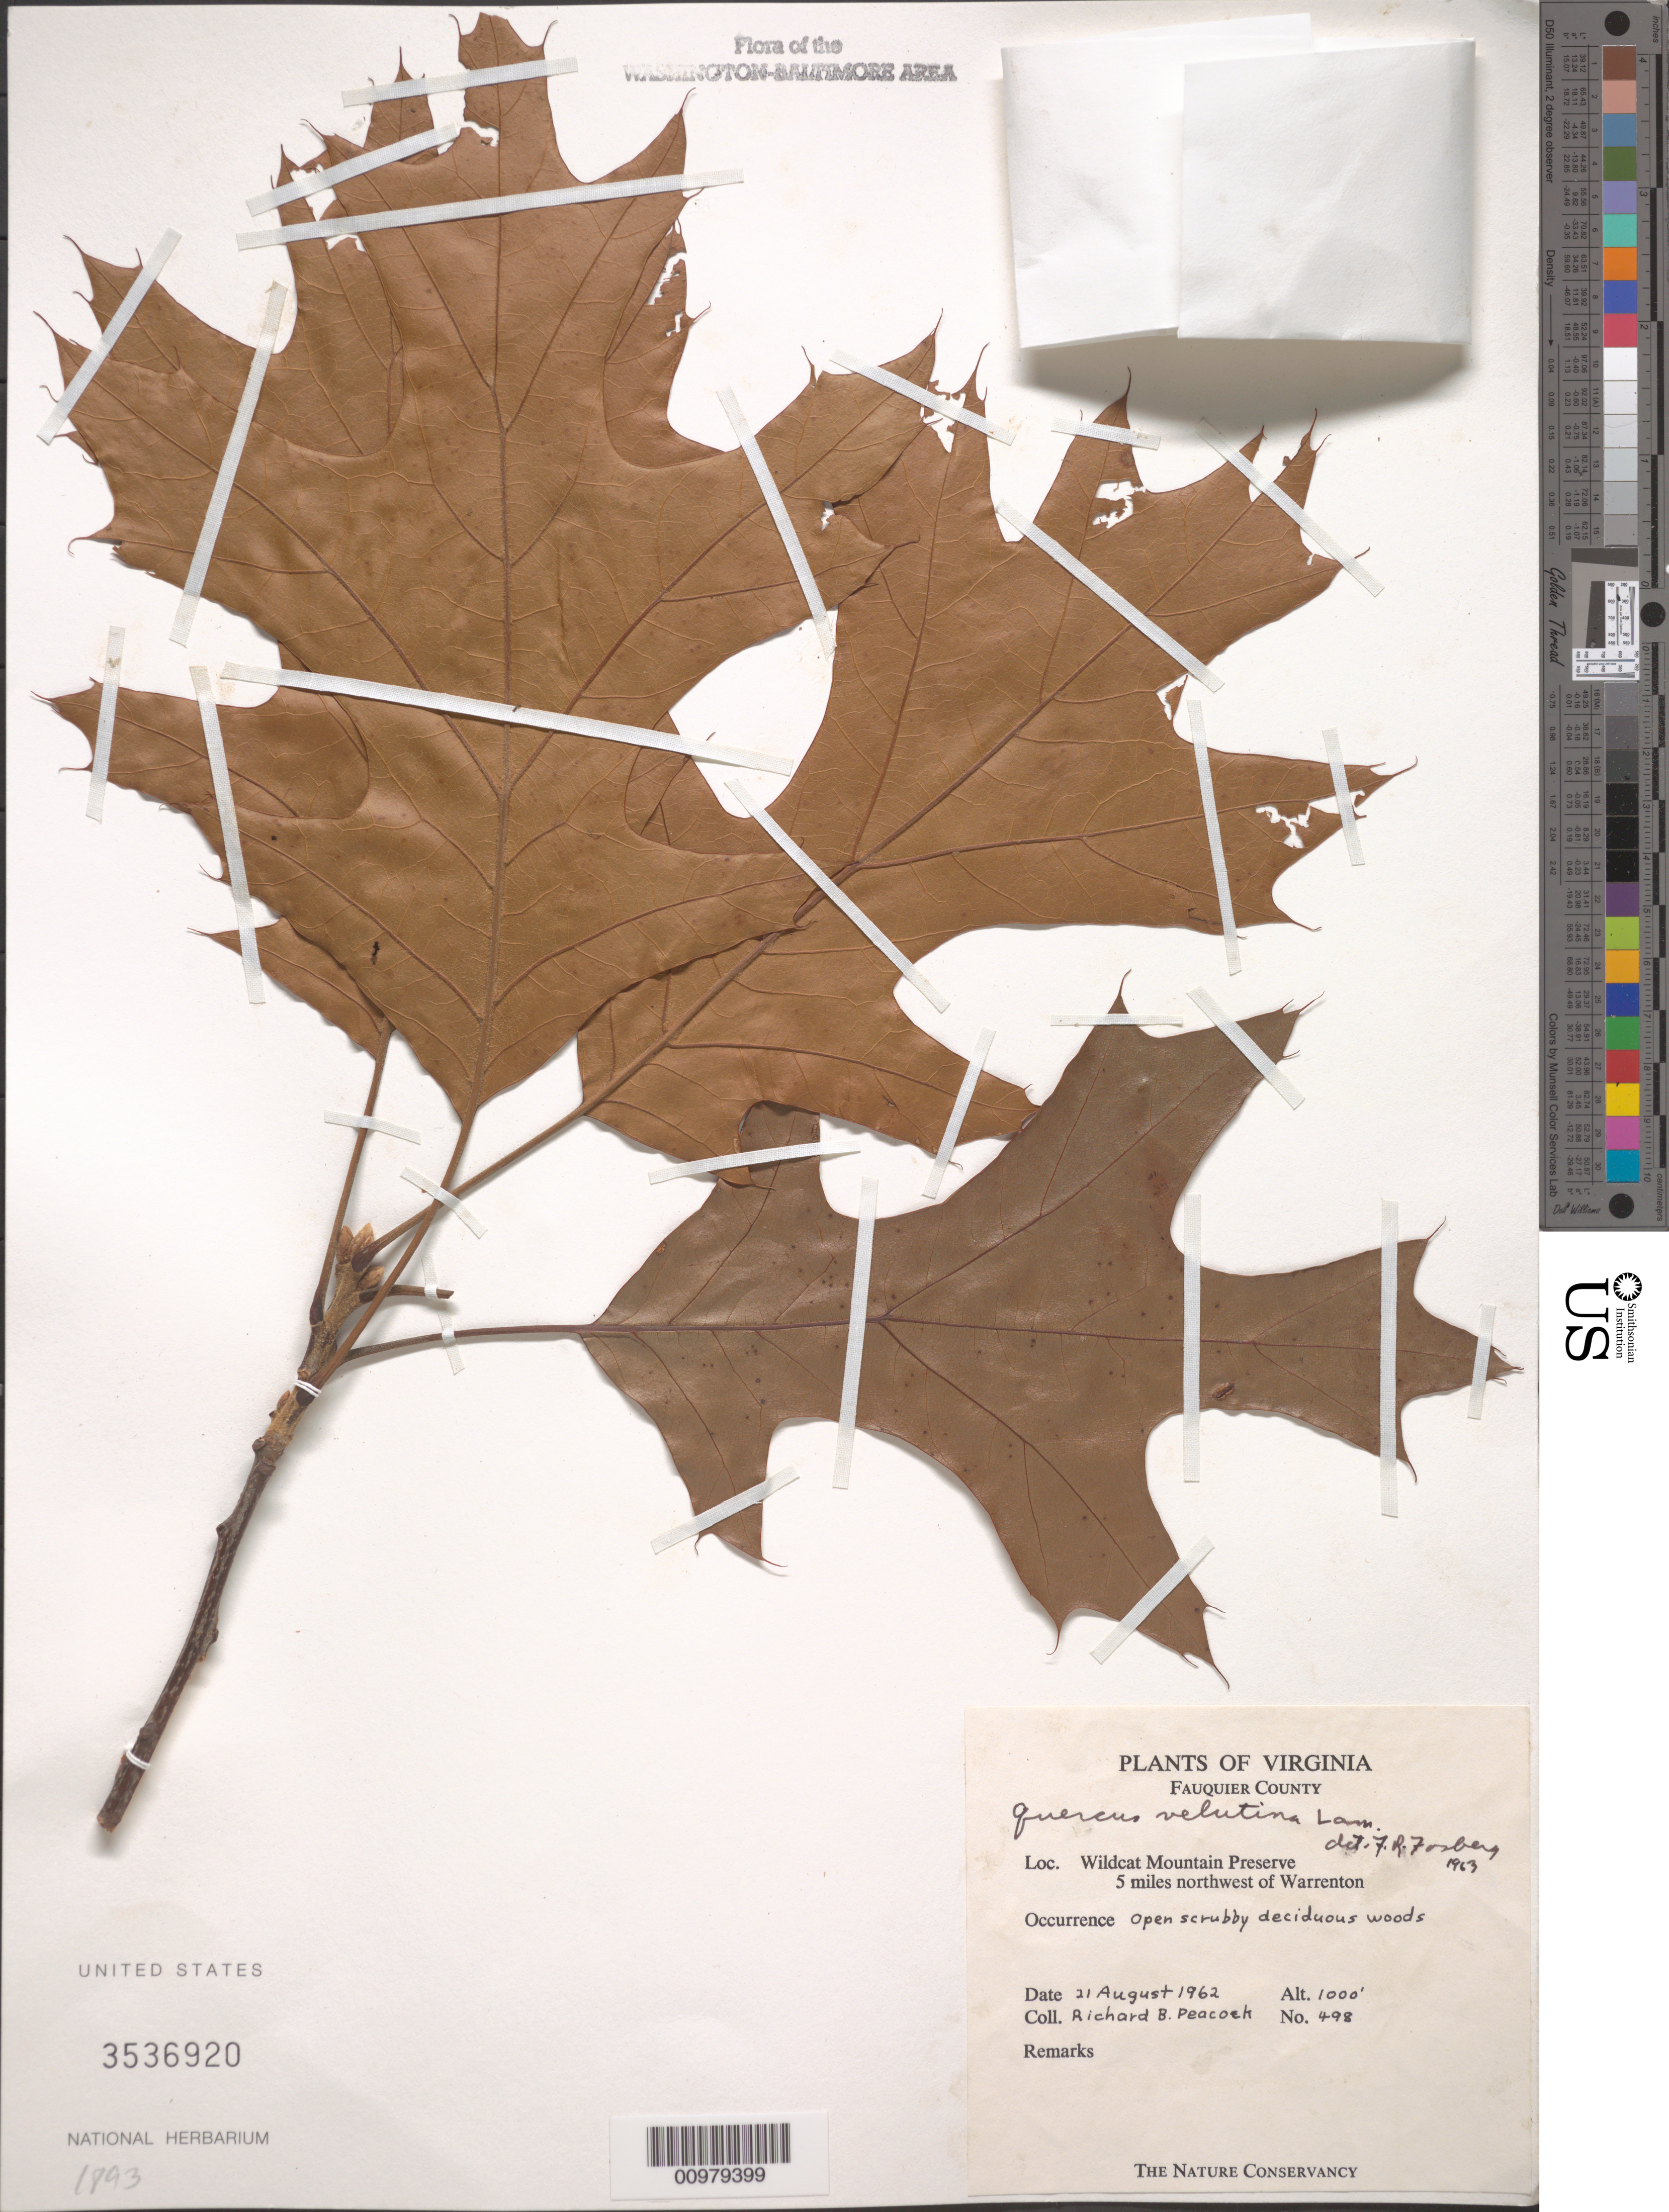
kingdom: Plantae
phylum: Tracheophyta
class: Magnoliopsida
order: Fagales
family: Fagaceae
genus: Quercus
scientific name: Quercus velutina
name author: Lam.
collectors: R. Peacock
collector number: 498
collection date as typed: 21 Aug 1962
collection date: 1962-08-21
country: United States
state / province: Virginia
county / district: Fauquier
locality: Wildcat Mountain Preserve, 5 miles northwest of Warrenton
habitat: open scrubby deciduous woods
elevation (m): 305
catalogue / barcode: US 3536920